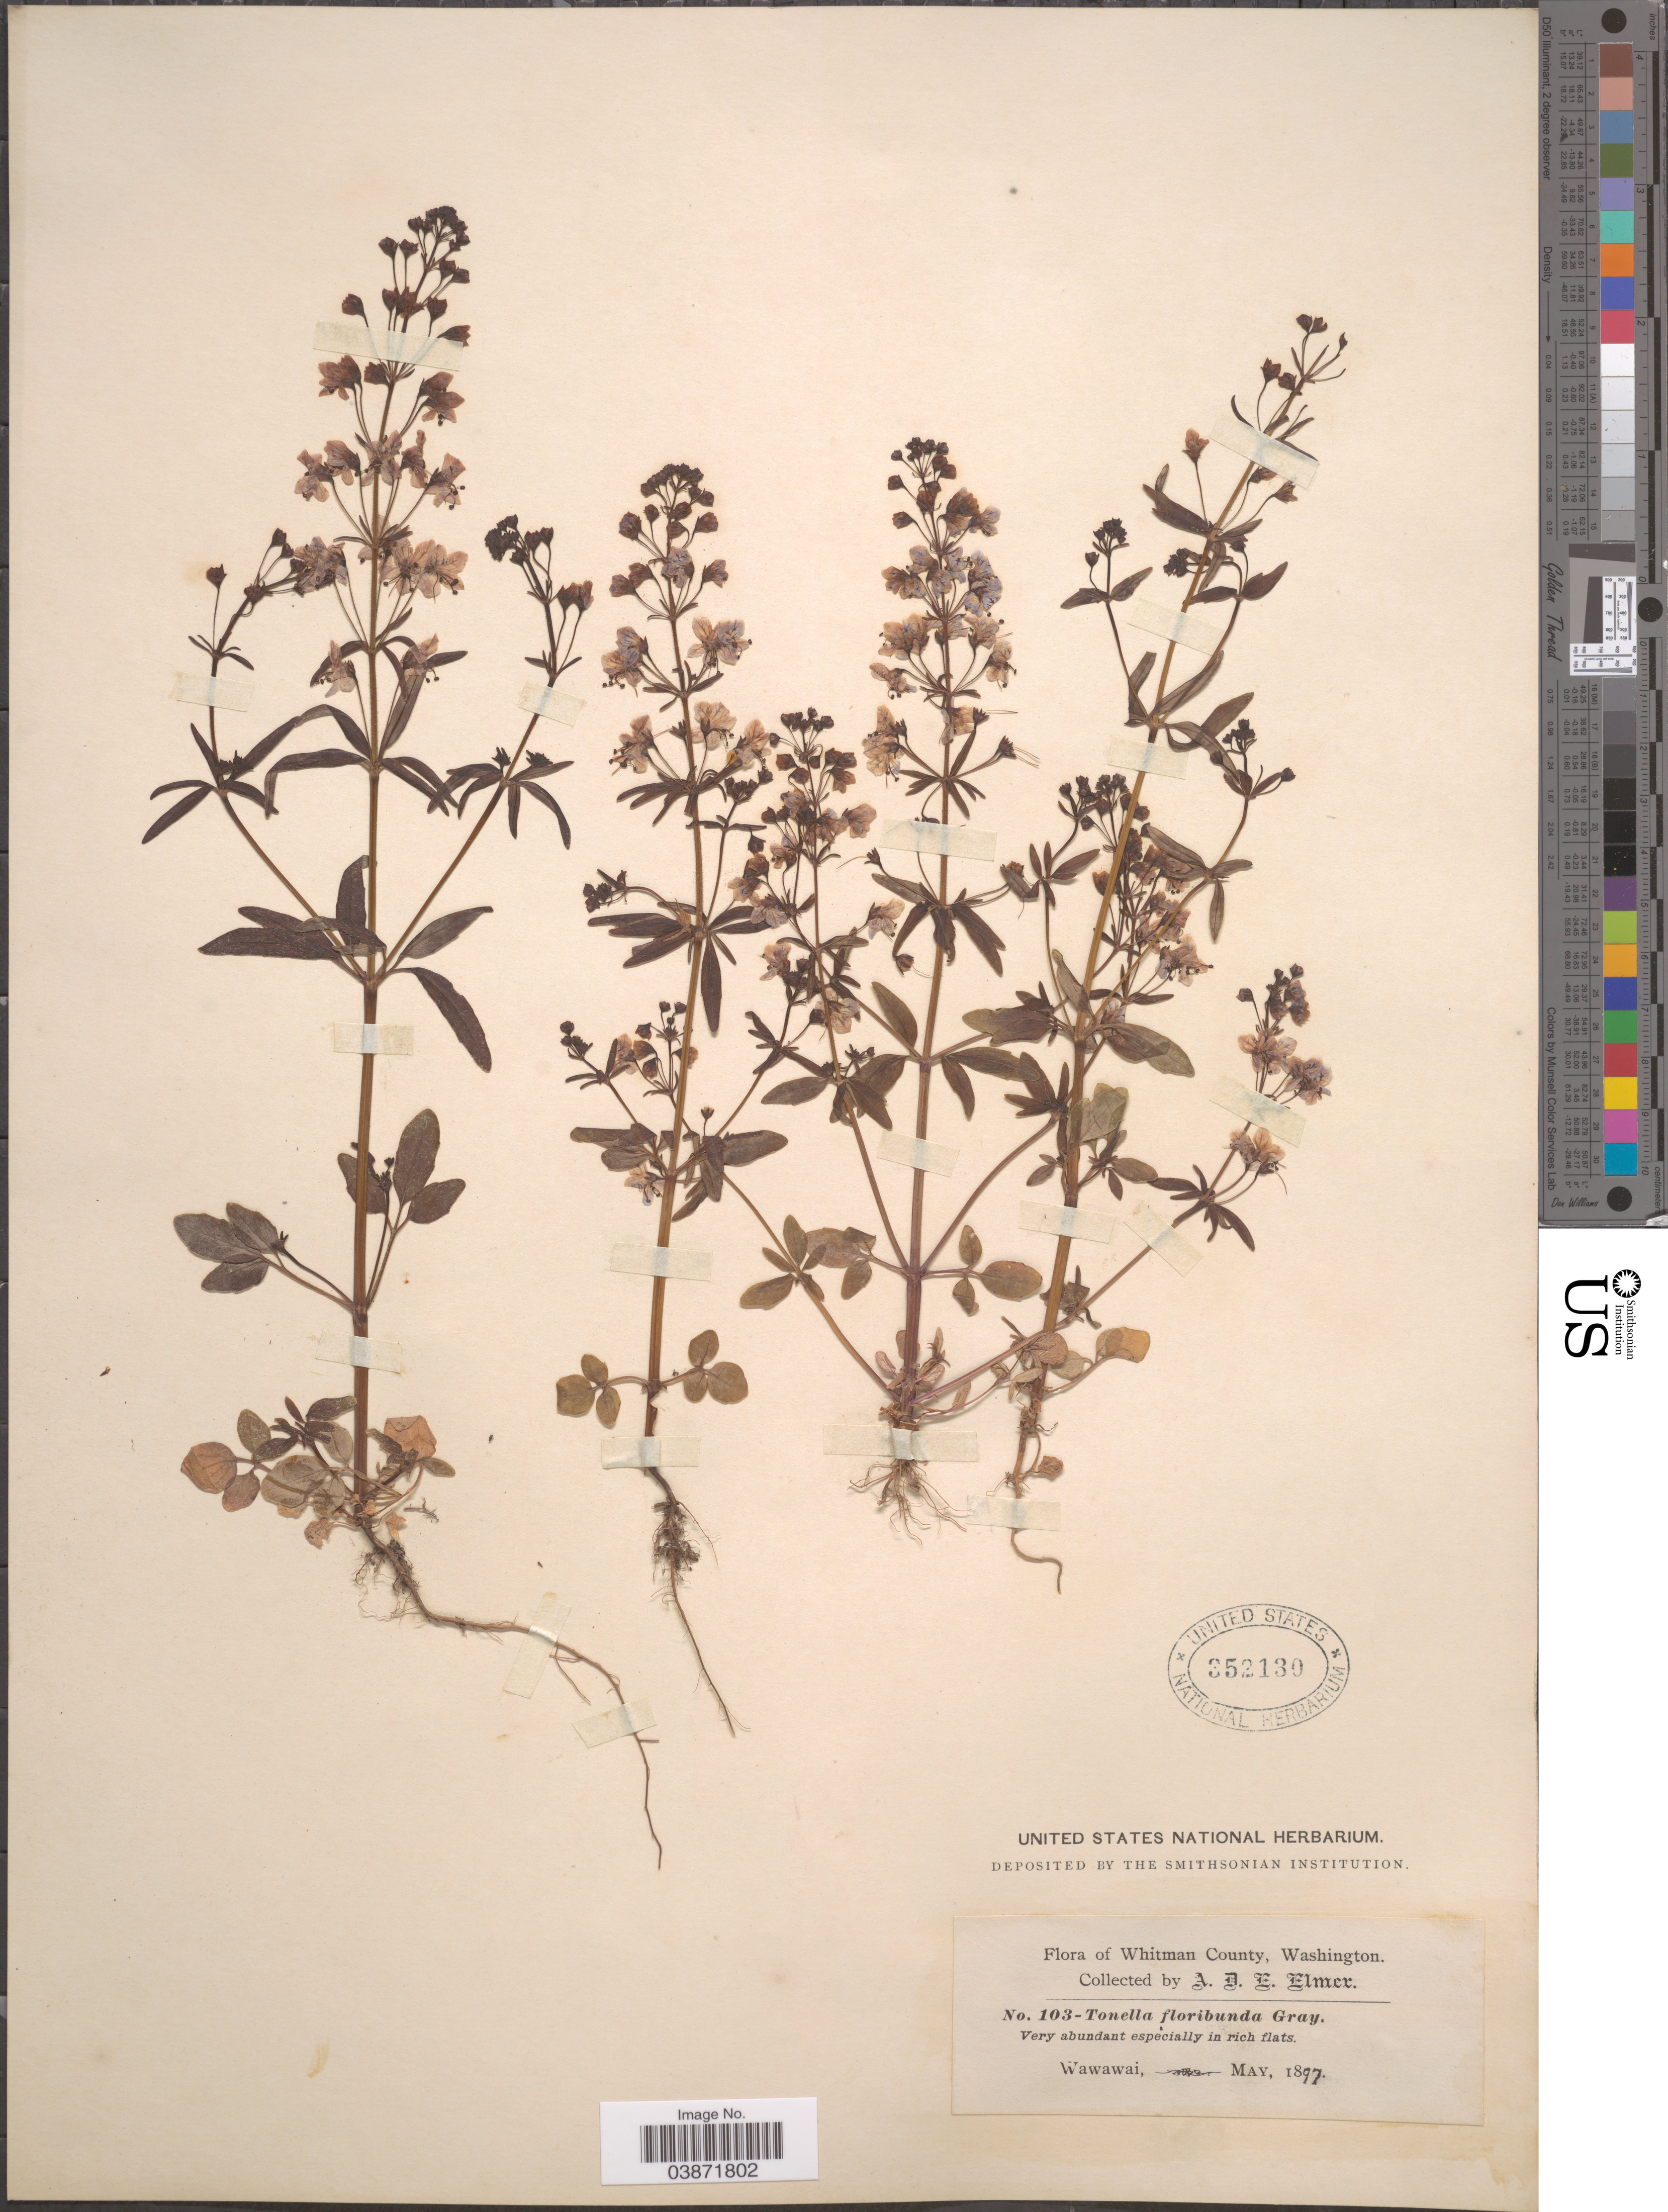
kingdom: Plantae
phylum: Tracheophyta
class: Magnoliopsida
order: Lamiales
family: Plantaginaceae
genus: Tonella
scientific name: Tonella floribunda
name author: A. Gray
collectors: A. D. E. Elmer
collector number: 103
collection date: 1897-05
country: United States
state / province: Washington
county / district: Whitman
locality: Whitman County. Wawawai.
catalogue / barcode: US 352130